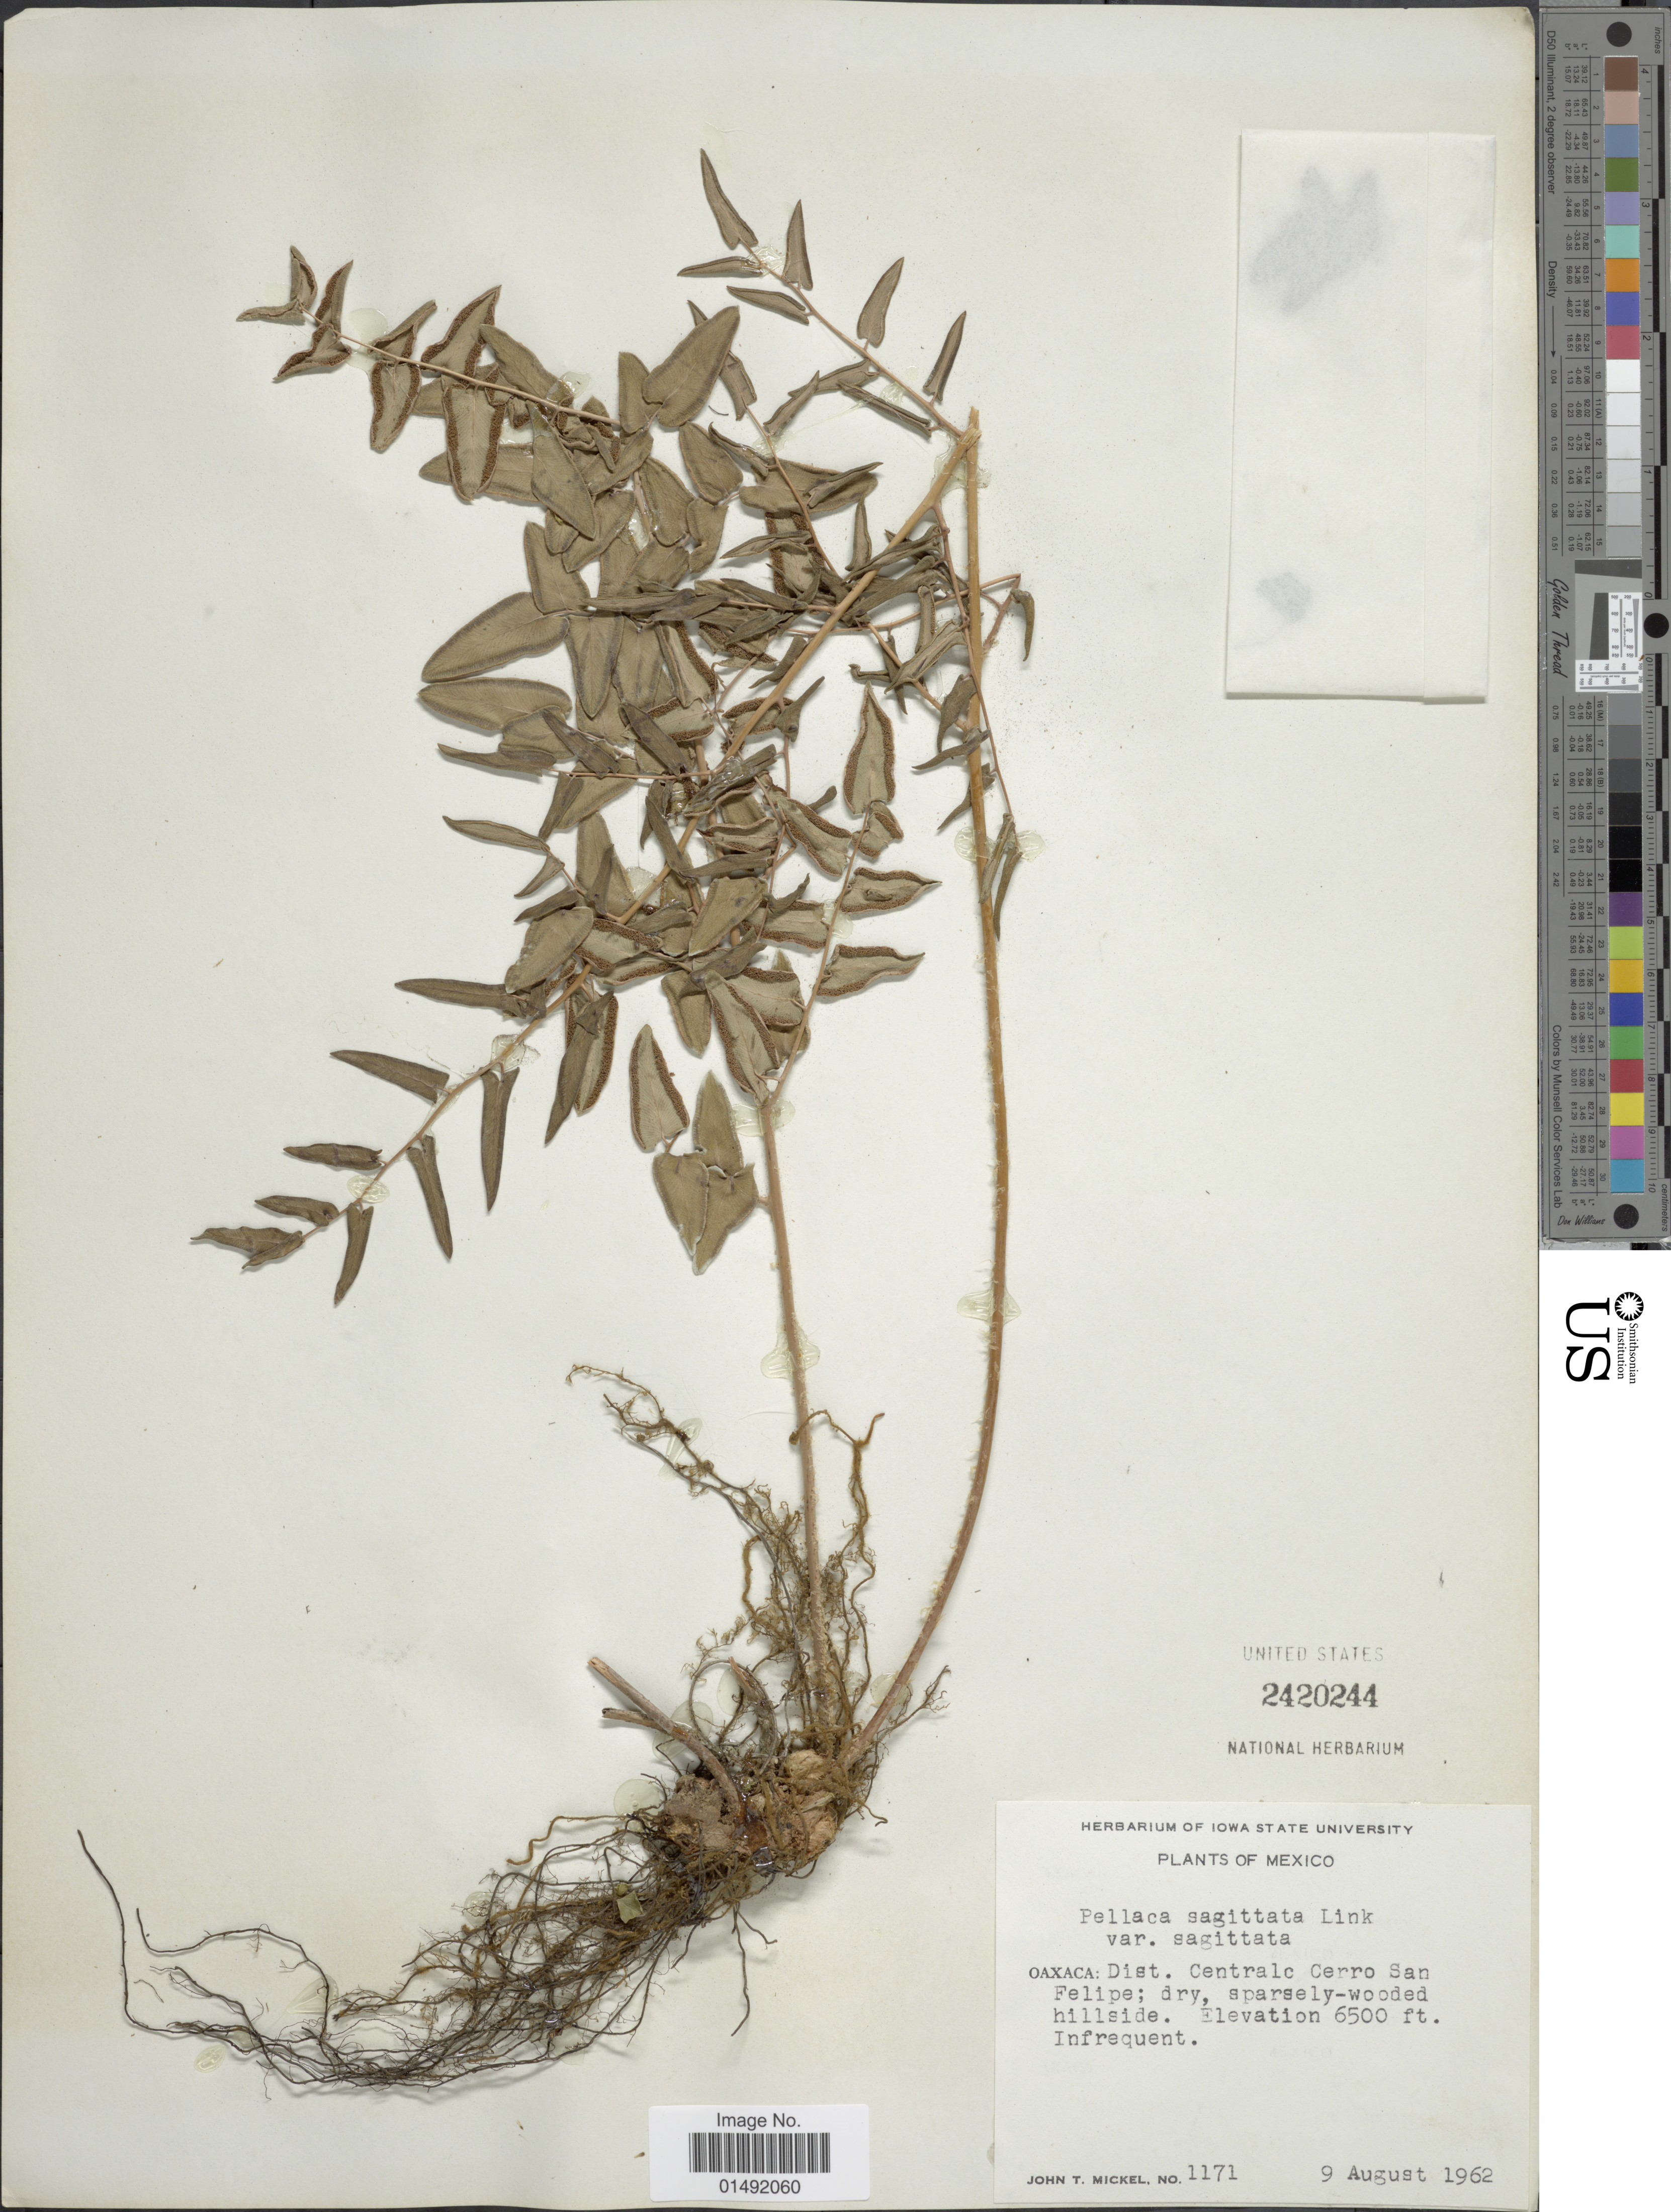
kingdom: Plantae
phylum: Tracheophyta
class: Polypodiopsida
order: Polypodiales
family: Pteridaceae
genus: Pellaea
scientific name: Pellaea sagittata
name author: (Cav.) Link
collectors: J. T. Mickel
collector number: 1171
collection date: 1962-08-09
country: Mexico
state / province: Oaxaca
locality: Dist. Centrale Cerro San Felipe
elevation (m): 1981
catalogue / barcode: US 2420244